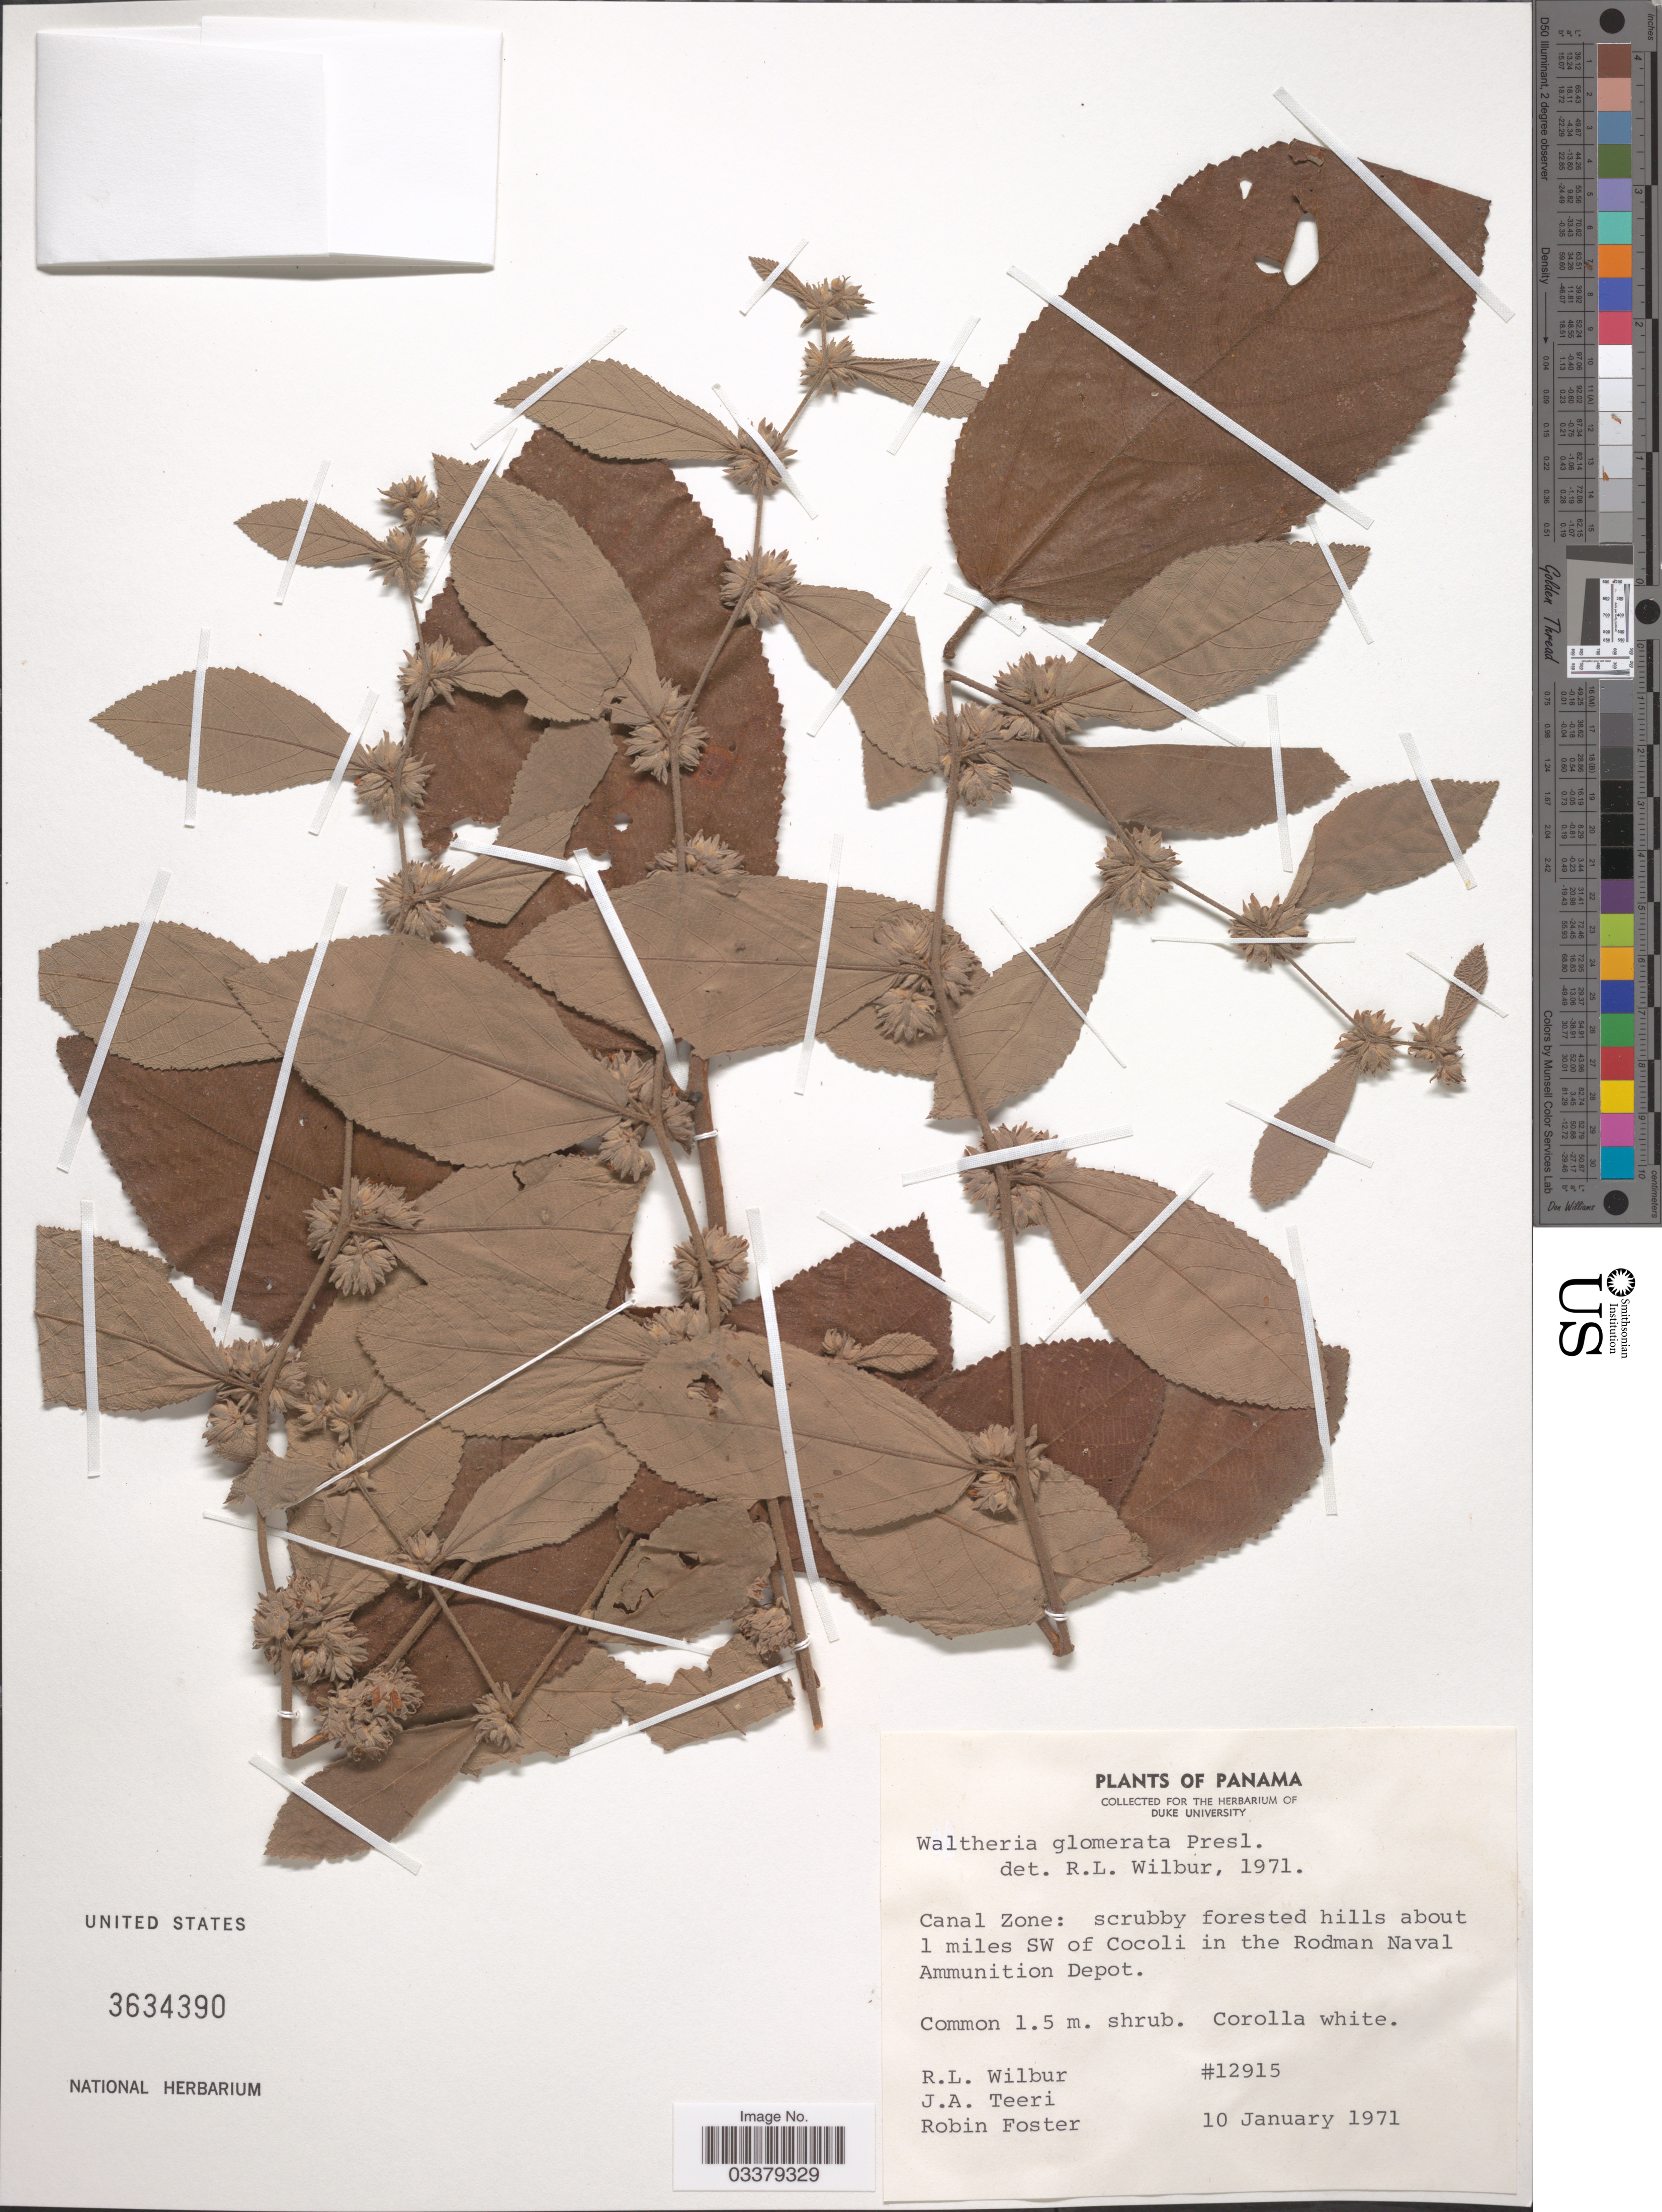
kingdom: Plantae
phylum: Tracheophyta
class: Magnoliopsida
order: Malvales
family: Malvaceae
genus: Waltheria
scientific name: Waltheria glomerata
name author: C. Presl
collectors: R. L. Wilbur, J. Teeri & R. B. Foster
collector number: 12915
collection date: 1971-01-10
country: Panama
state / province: Panamá Oeste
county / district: Canal Zone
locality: scrubby forested hills about 1 miles SW of Cocoli in the Rodman Naval Ammunition Depot.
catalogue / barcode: US 3634390